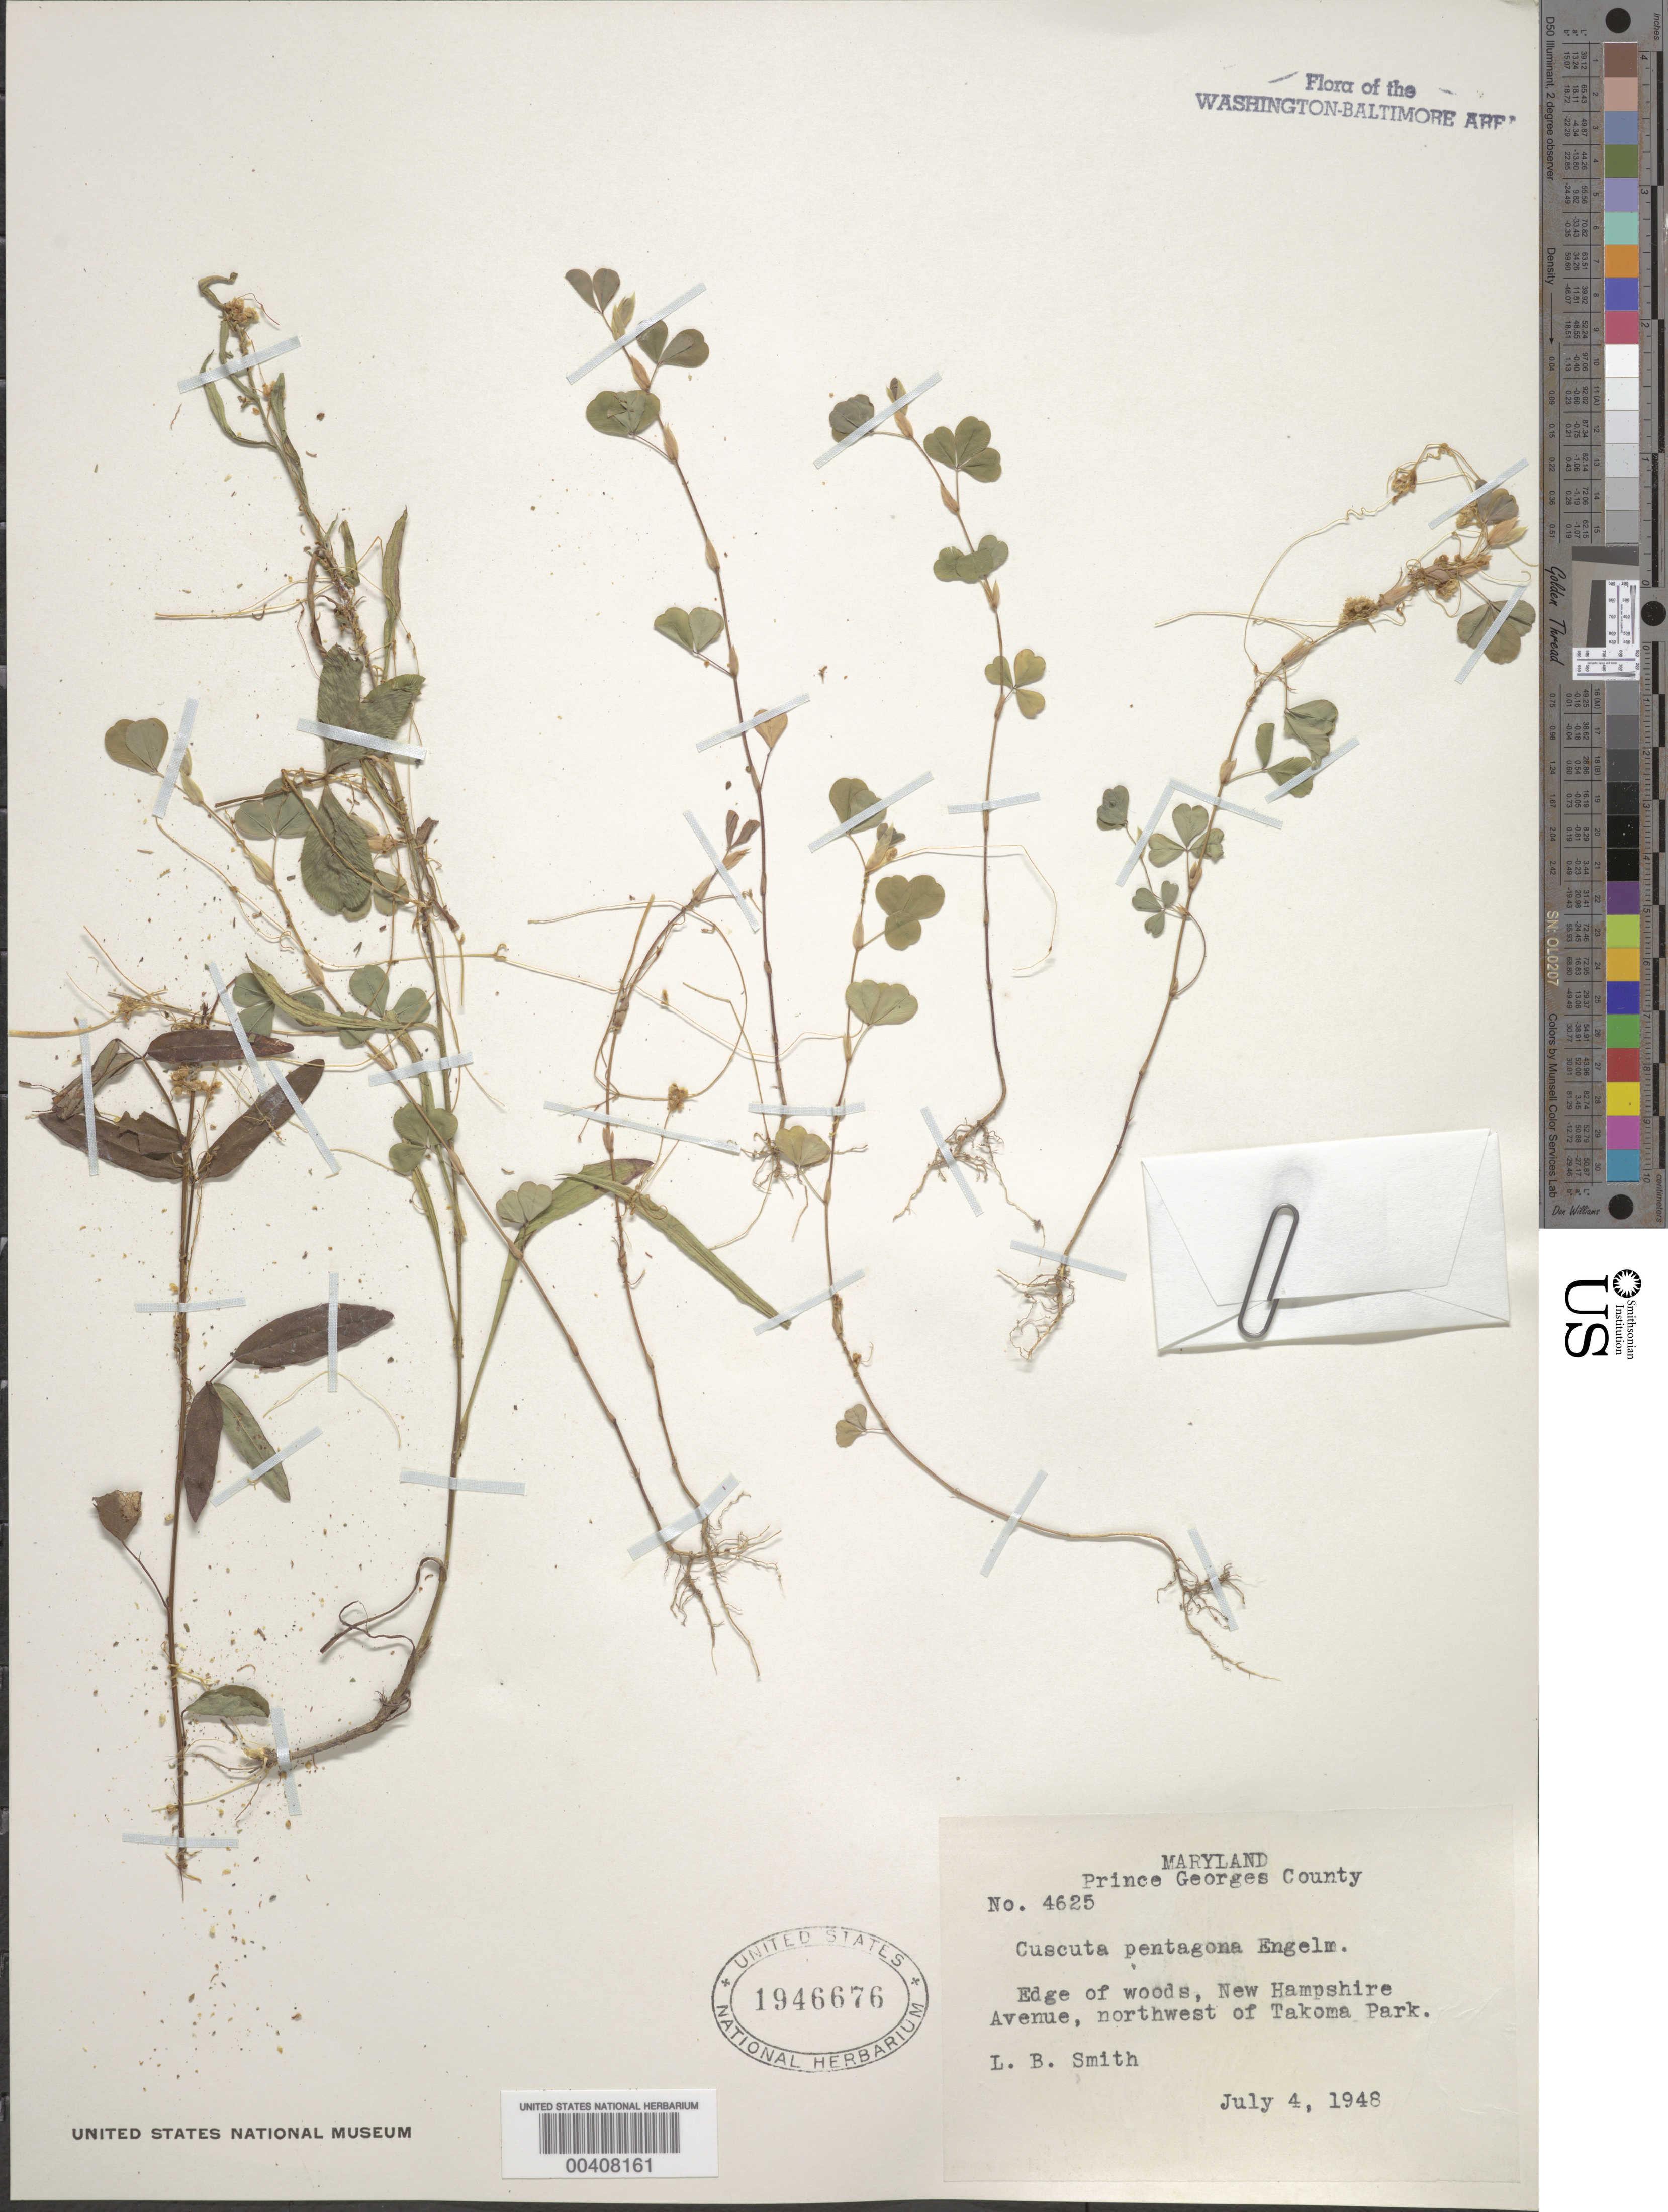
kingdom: Plantae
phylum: Tracheophyta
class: Magnoliopsida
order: Solanales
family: Convolvulaceae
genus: Cuscuta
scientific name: Cuscuta pentagona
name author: Engelm.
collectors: L. Smith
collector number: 4625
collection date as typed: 04 Jul 1948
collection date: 1948-07-04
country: United States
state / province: Maryland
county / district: Prince George's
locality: New Hampshire Ave., NW of Takoma Park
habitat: Edge of woods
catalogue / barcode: US 1946676